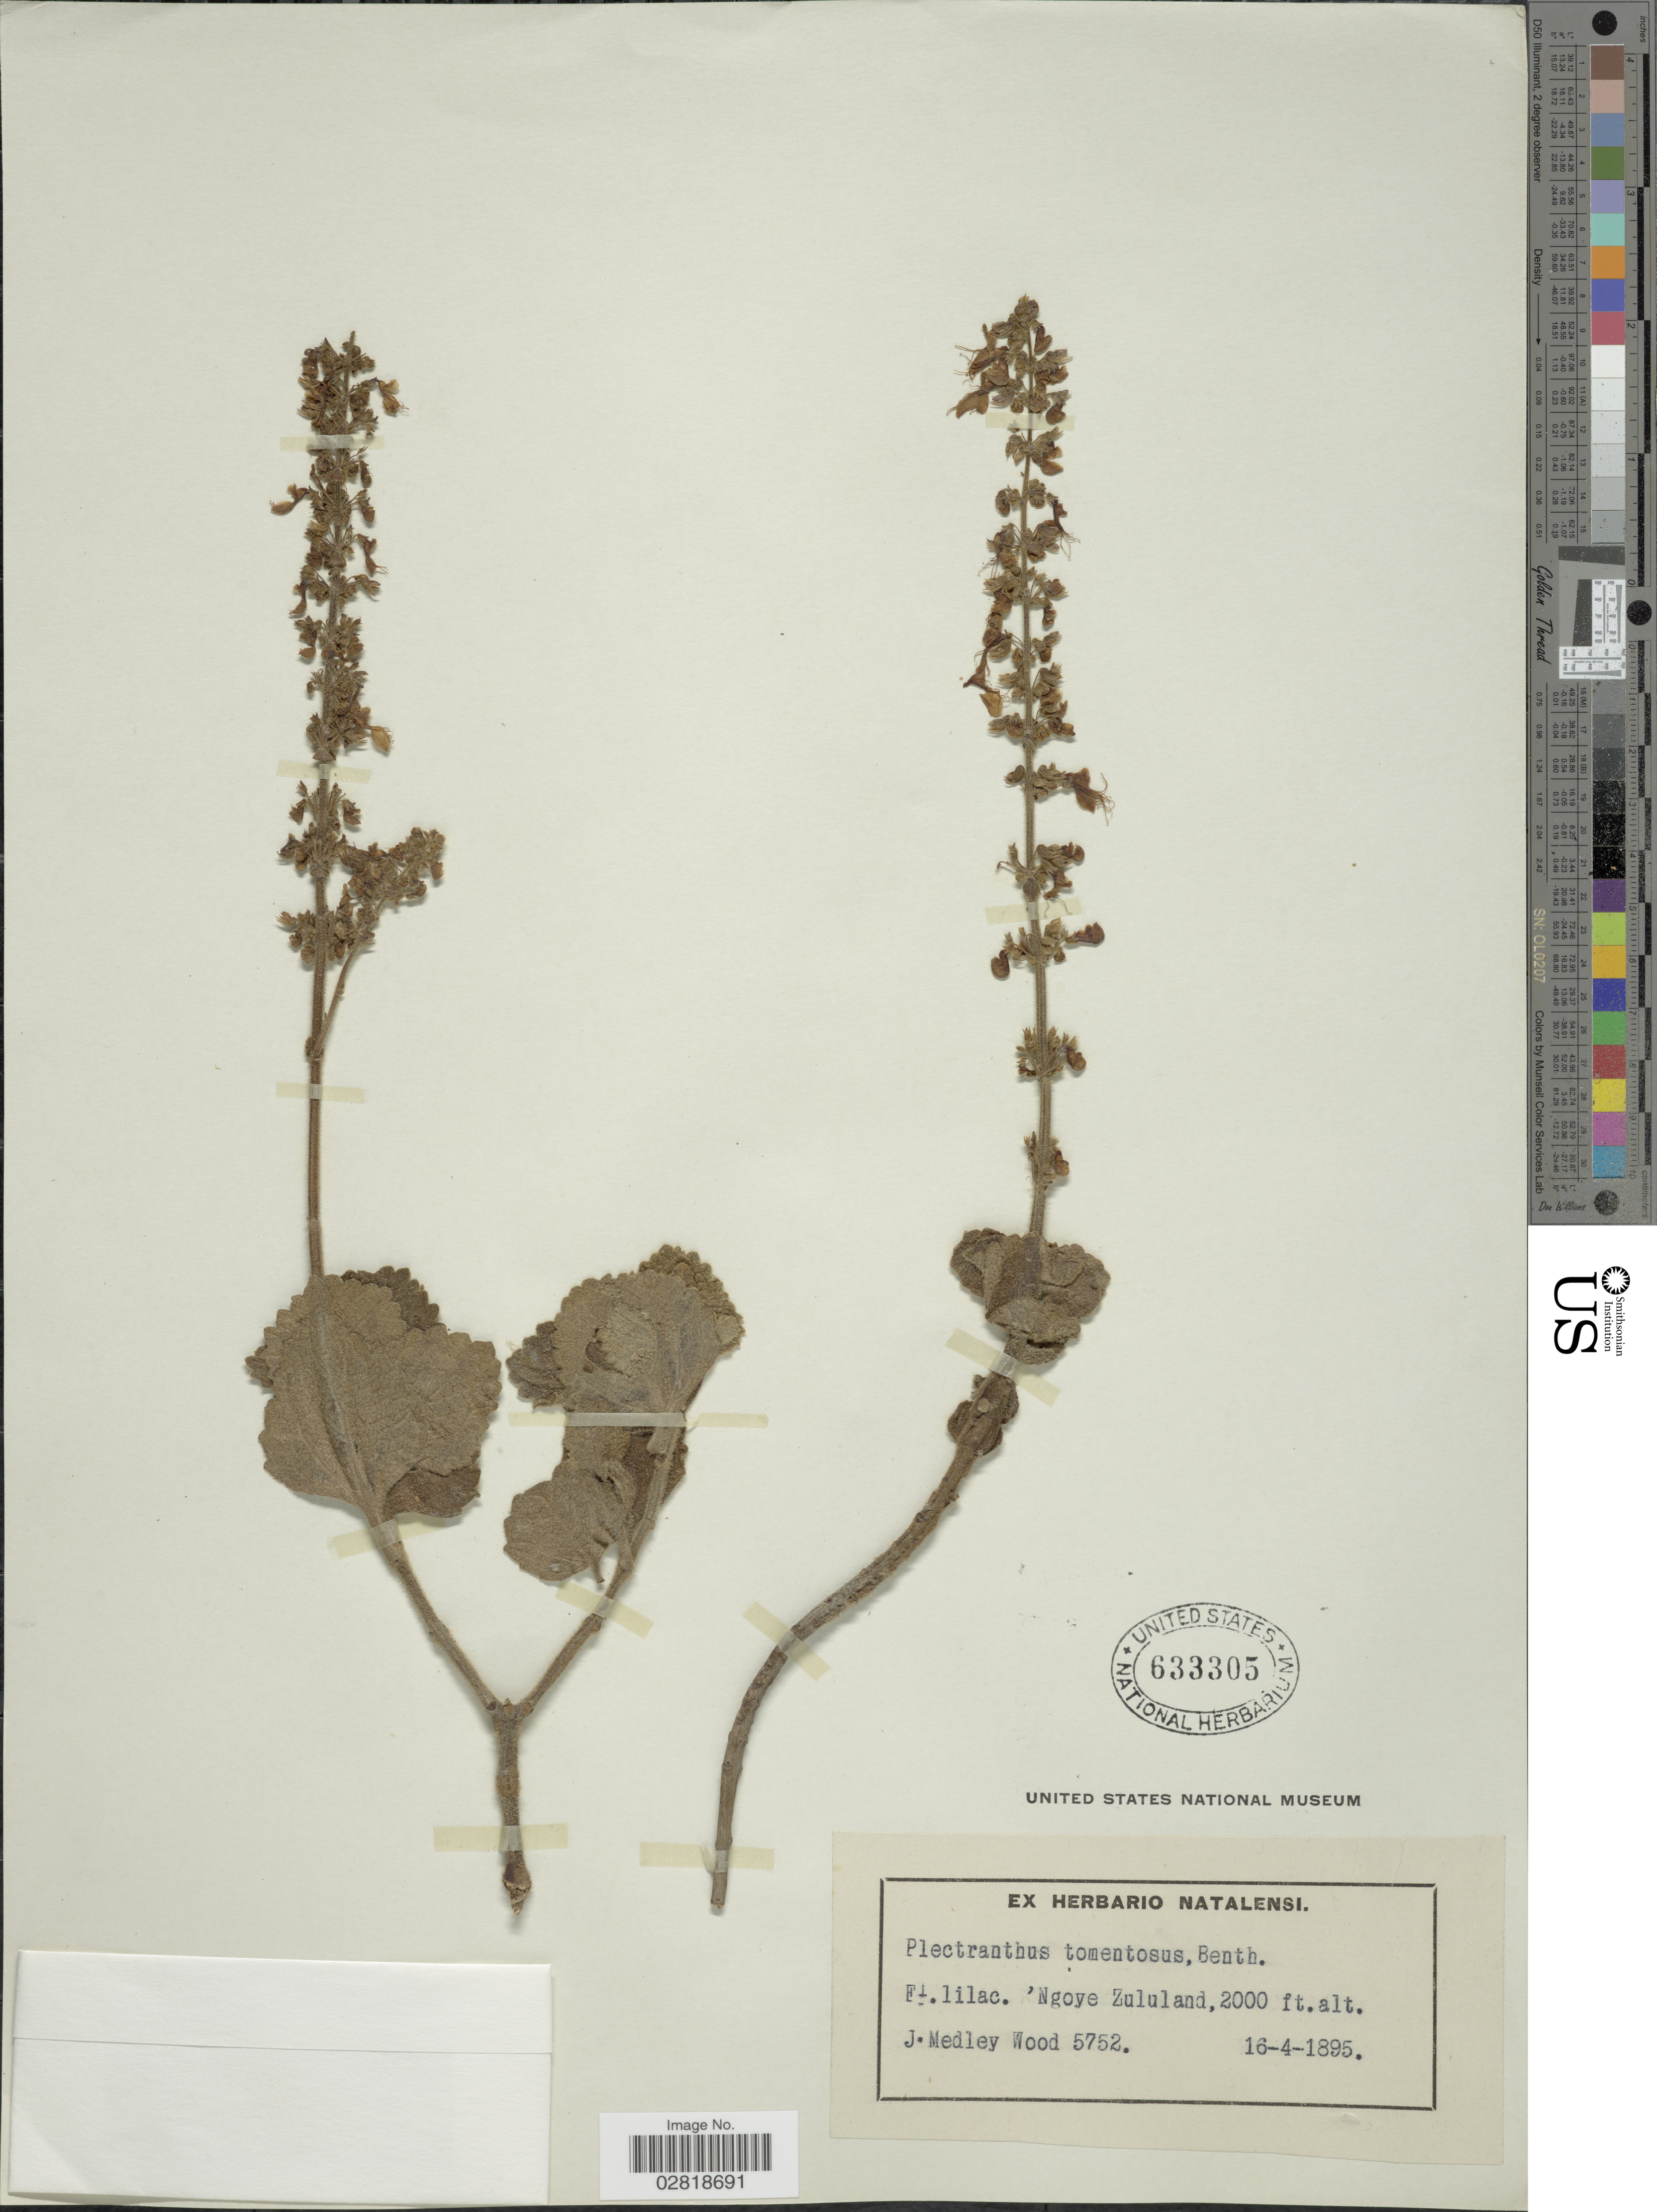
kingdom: Plantae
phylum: Tracheophyta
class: Magnoliopsida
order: Lamiales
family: Lamiaceae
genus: Plectranthus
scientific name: Plectranthus tomentosus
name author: Benth.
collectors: J. Medley Wood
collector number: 5752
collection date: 1895-04-16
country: South Africa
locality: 'Ngoye Zululand.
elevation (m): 610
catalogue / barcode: US 633305